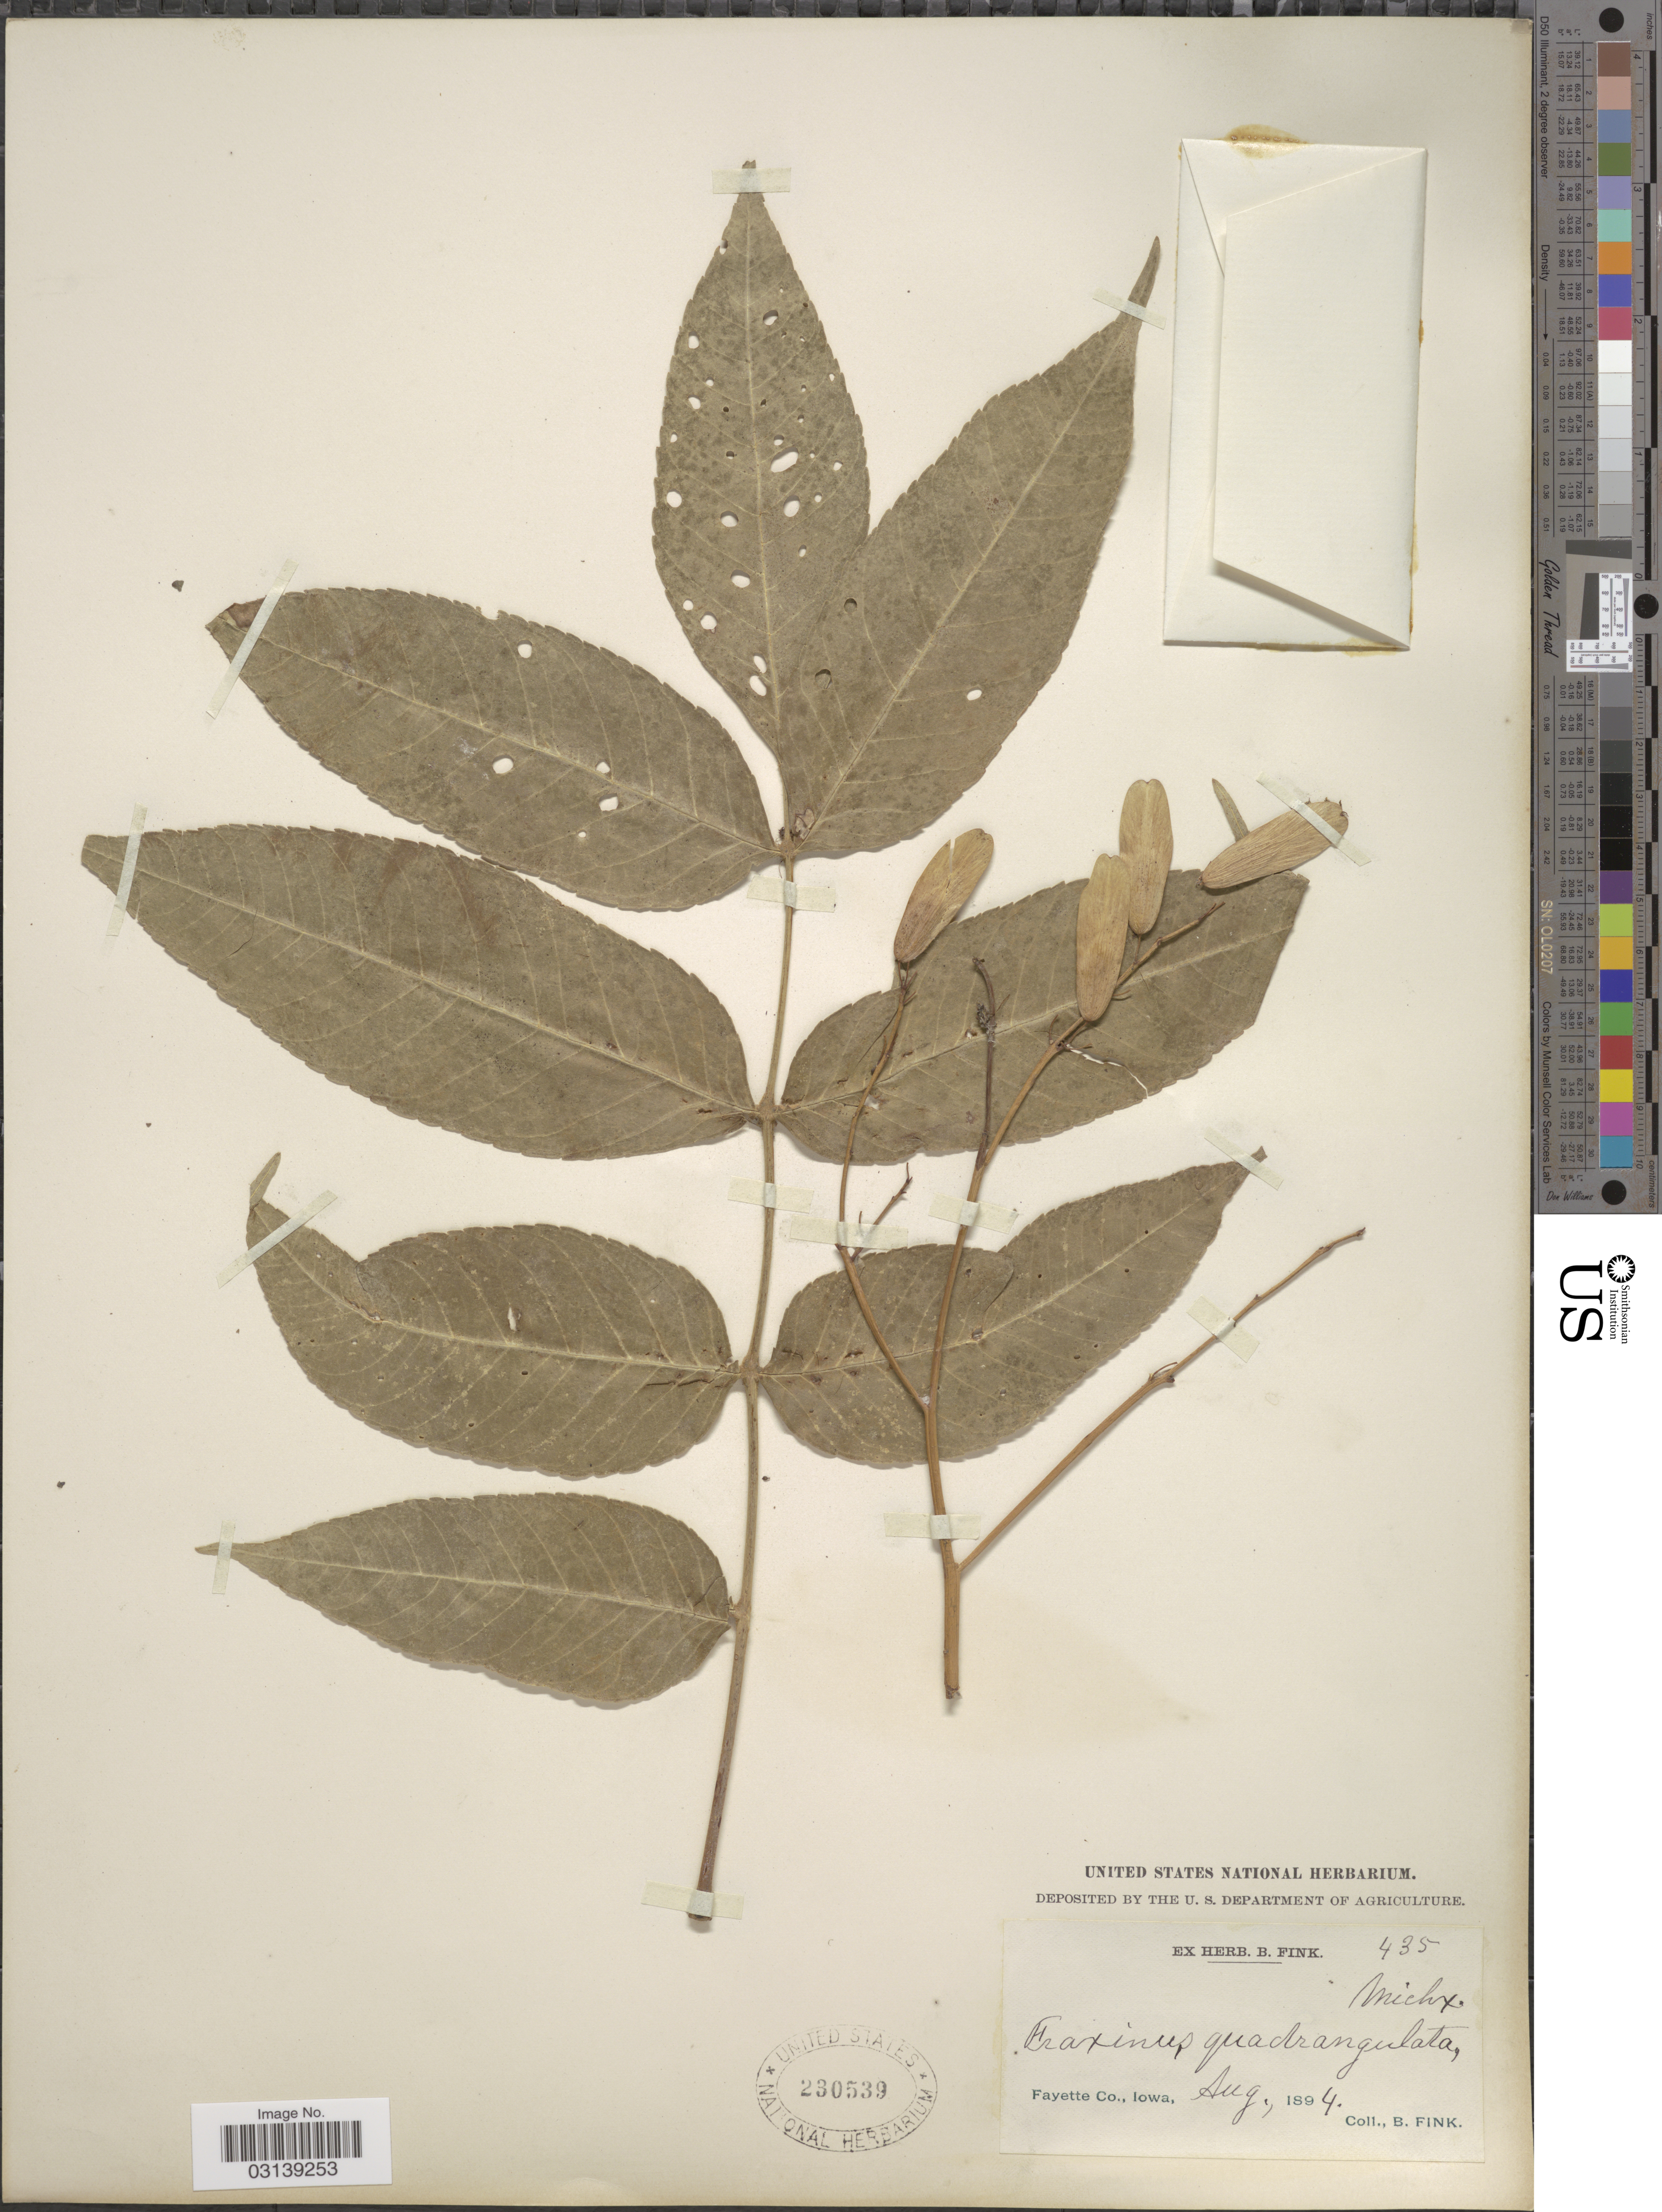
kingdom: Plantae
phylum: Tracheophyta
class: Magnoliopsida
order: Lamiales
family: Oleaceae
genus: Fraxinus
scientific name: Fraxinus quadrangulata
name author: Michx.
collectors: B. Fink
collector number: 435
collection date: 1894-08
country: United States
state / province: Iowa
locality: Fayette Co.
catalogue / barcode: US 230539